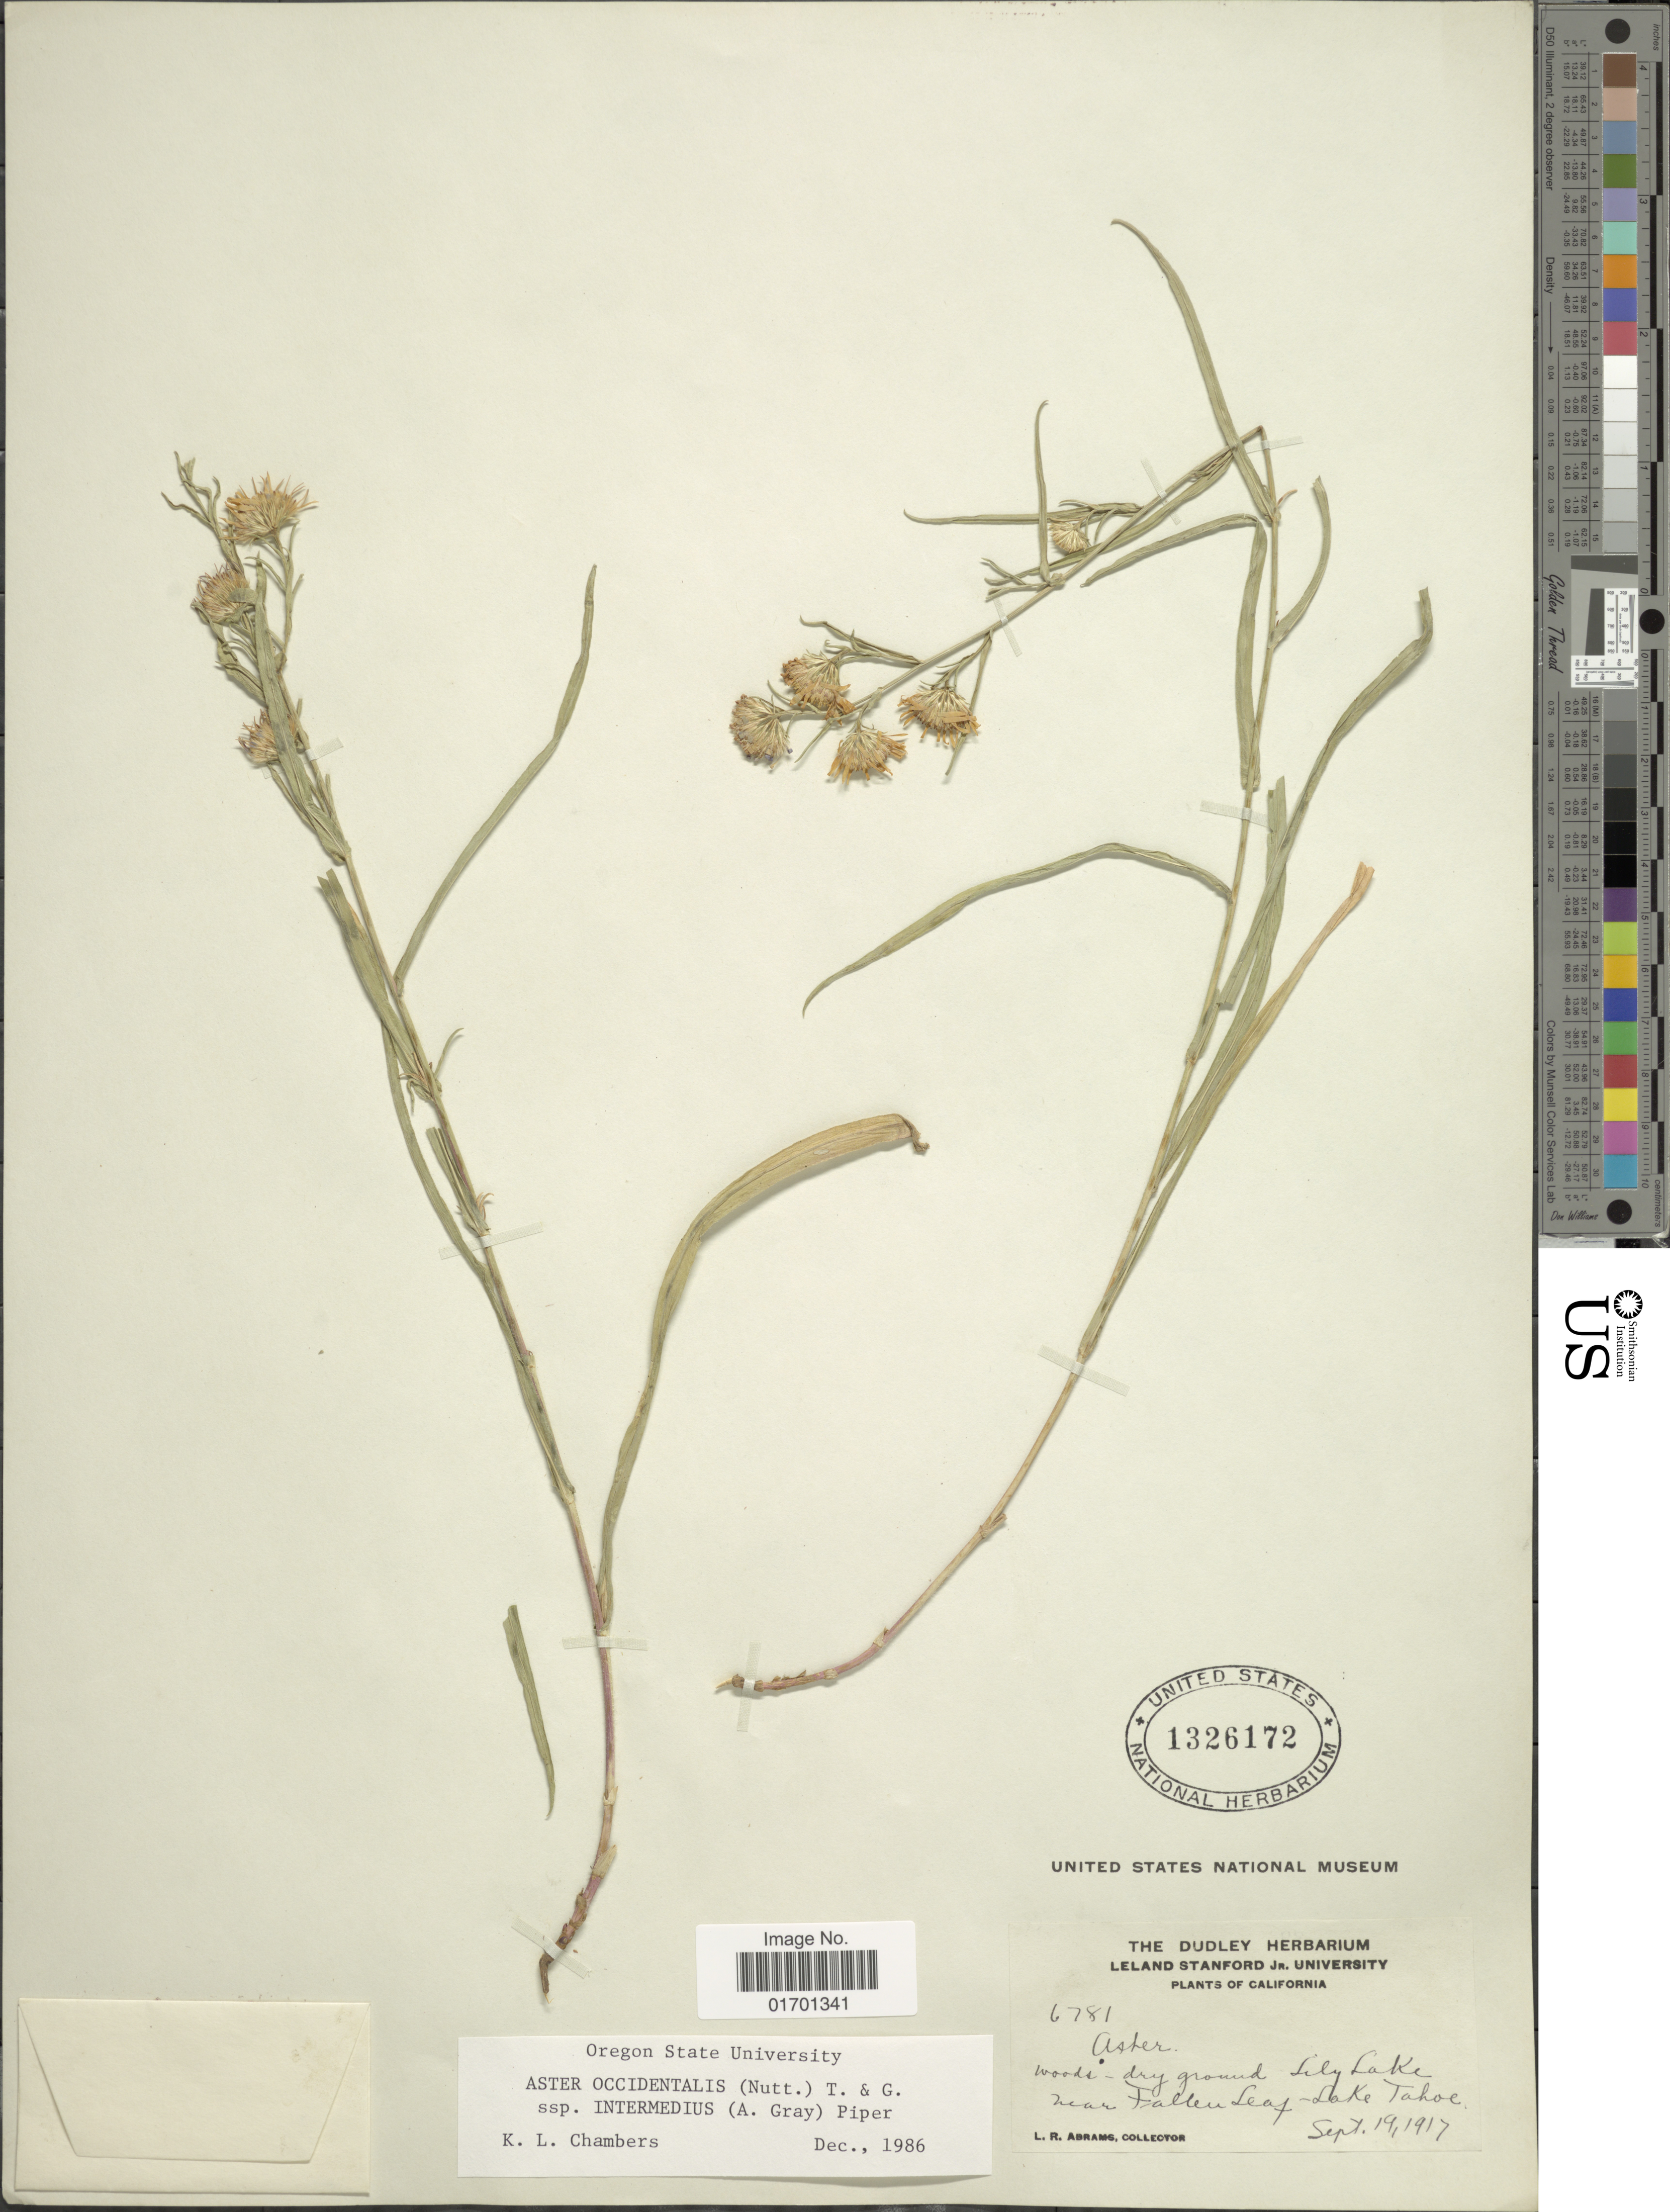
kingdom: Plantae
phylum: Tracheophyta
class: Magnoliopsida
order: Asterales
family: Asteraceae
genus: Symphyotrichum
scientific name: Symphyotrichum spathulatum var. intermedium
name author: (A. Gray) G.L. Nesom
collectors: L. Abrams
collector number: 6781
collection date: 1917-09-19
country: United States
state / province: California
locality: Woods - dry ground Lily Lake near Fallen Leaf Lake Tahoe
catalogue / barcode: US 1326172